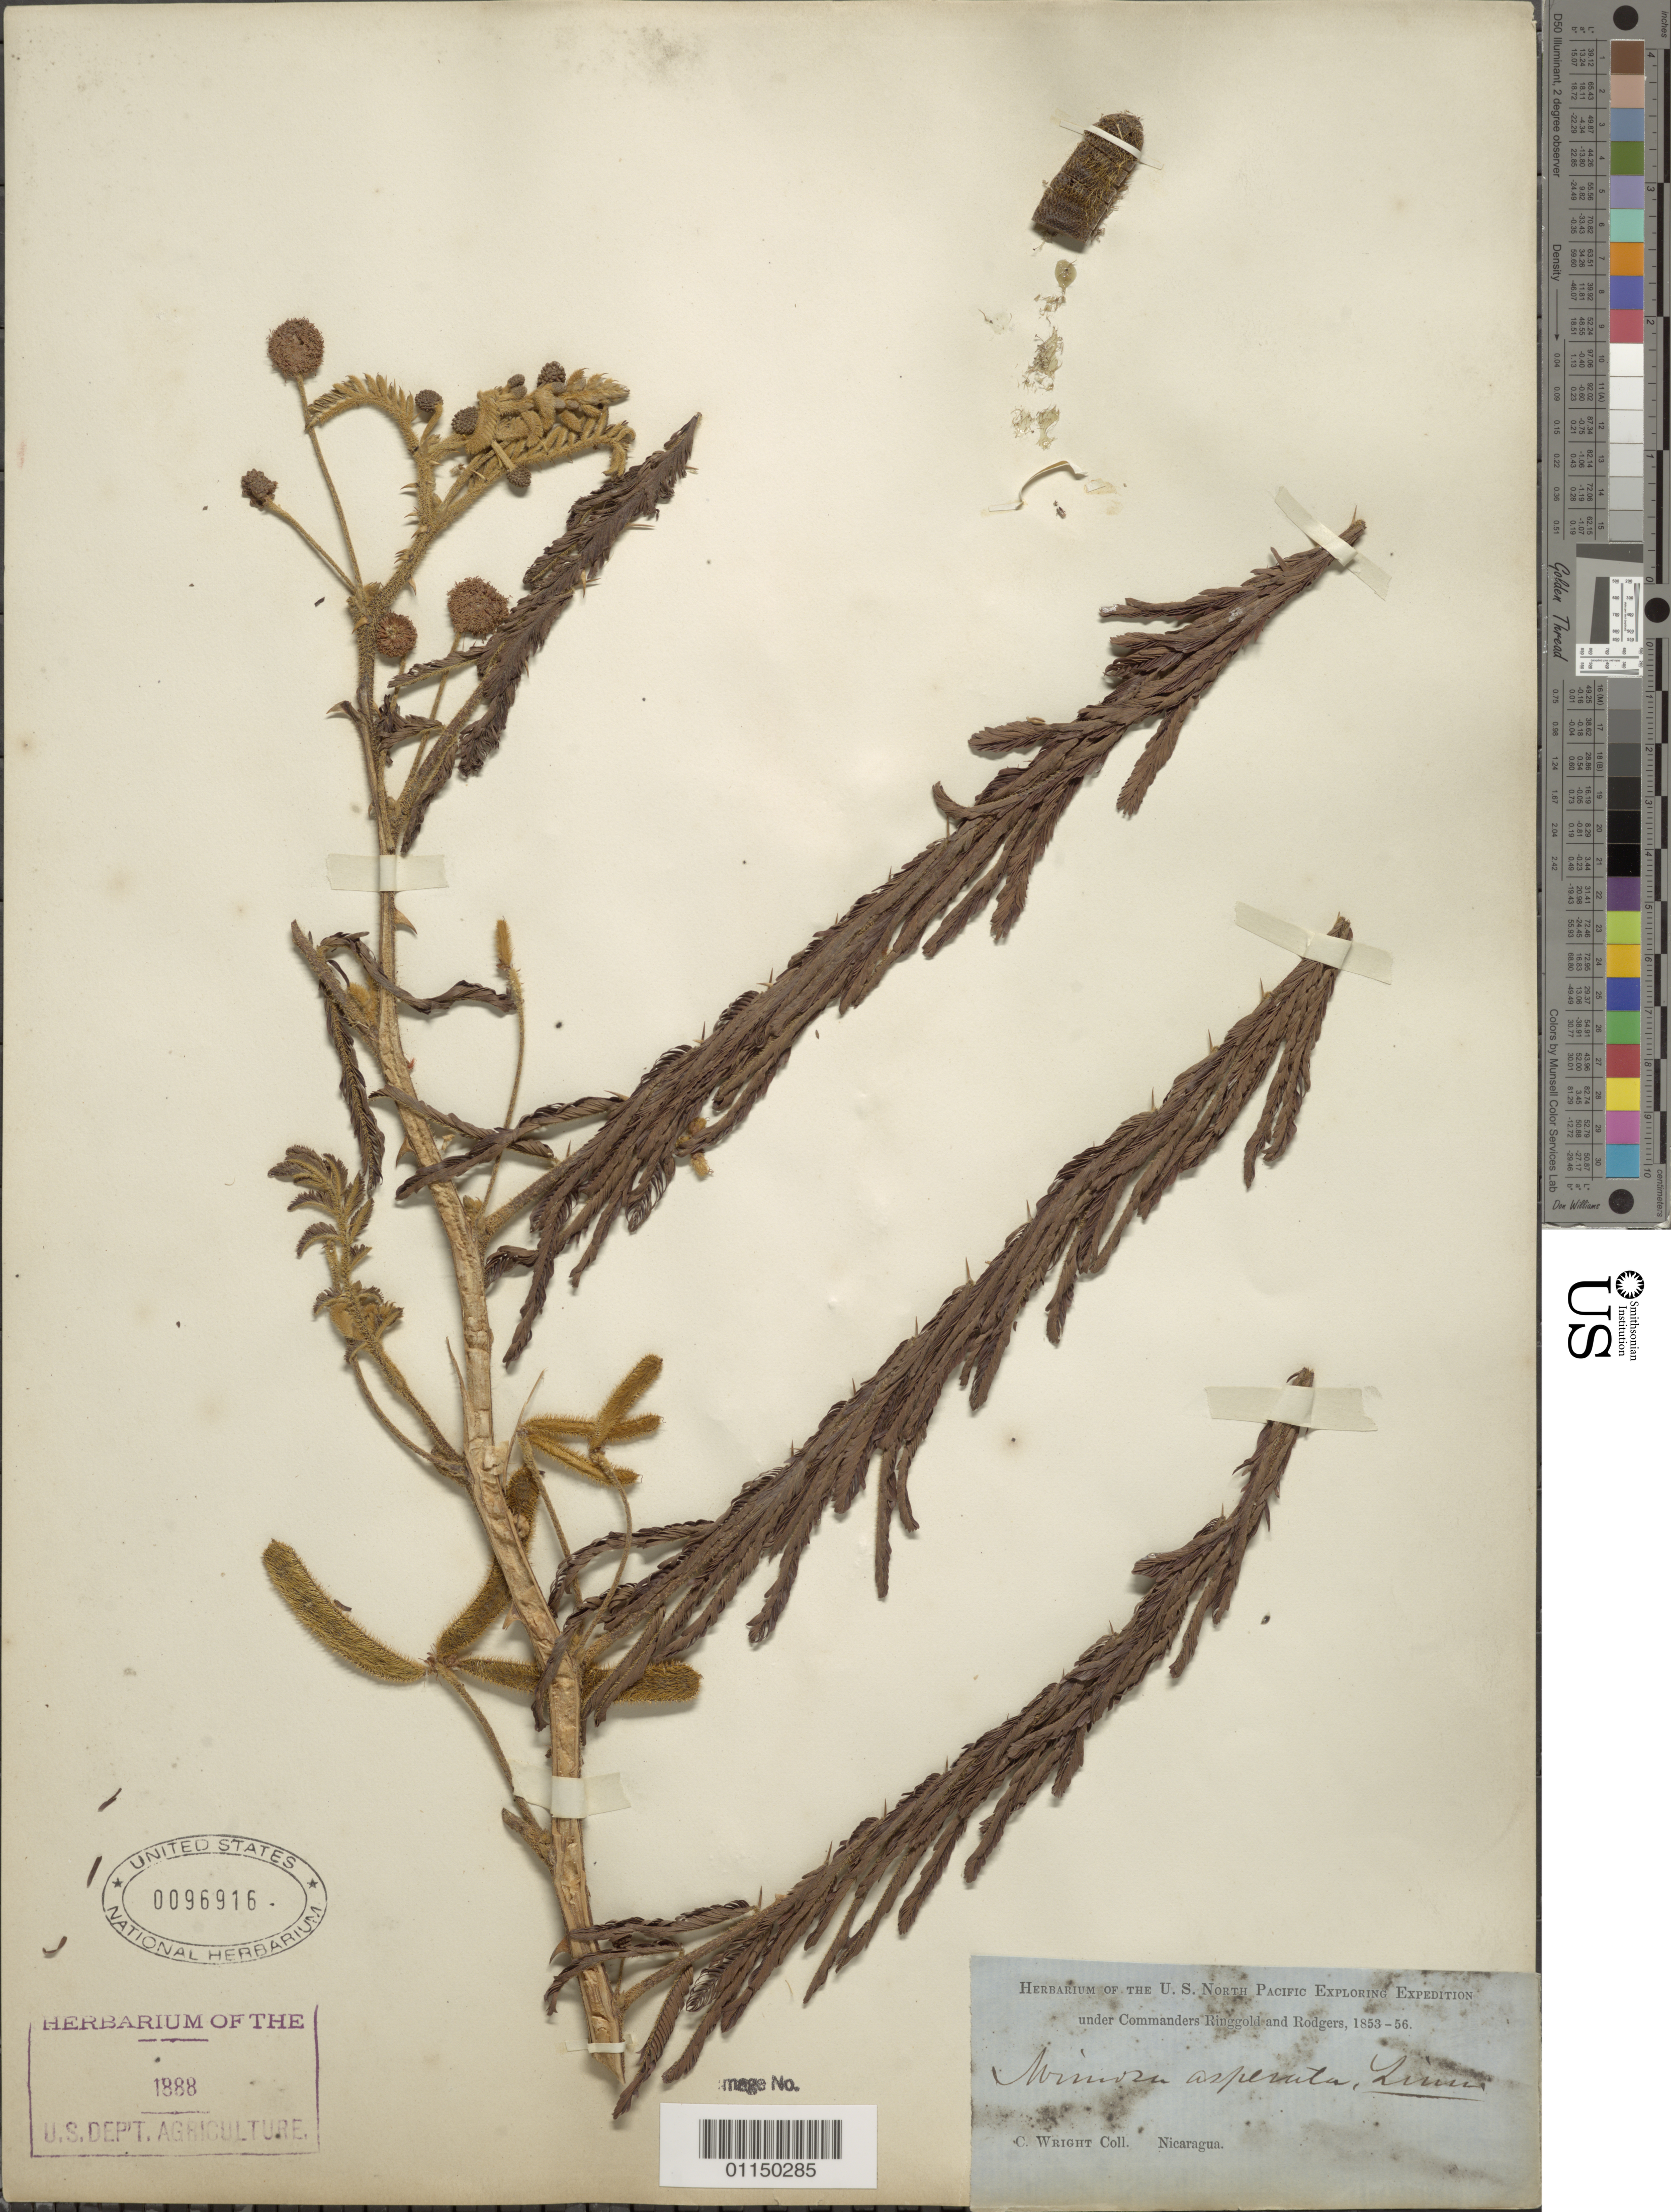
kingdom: Plantae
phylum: Tracheophyta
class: Magnoliopsida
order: Fabales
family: Fabaceae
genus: Mimosa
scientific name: Mimosa pigra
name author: L.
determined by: Strong, Mark T., (BOT), Smithsonian Institution - National Museum of Natural History (UNITED STATES)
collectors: C. Wright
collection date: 1853/1856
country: Nicaragua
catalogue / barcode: US 96916